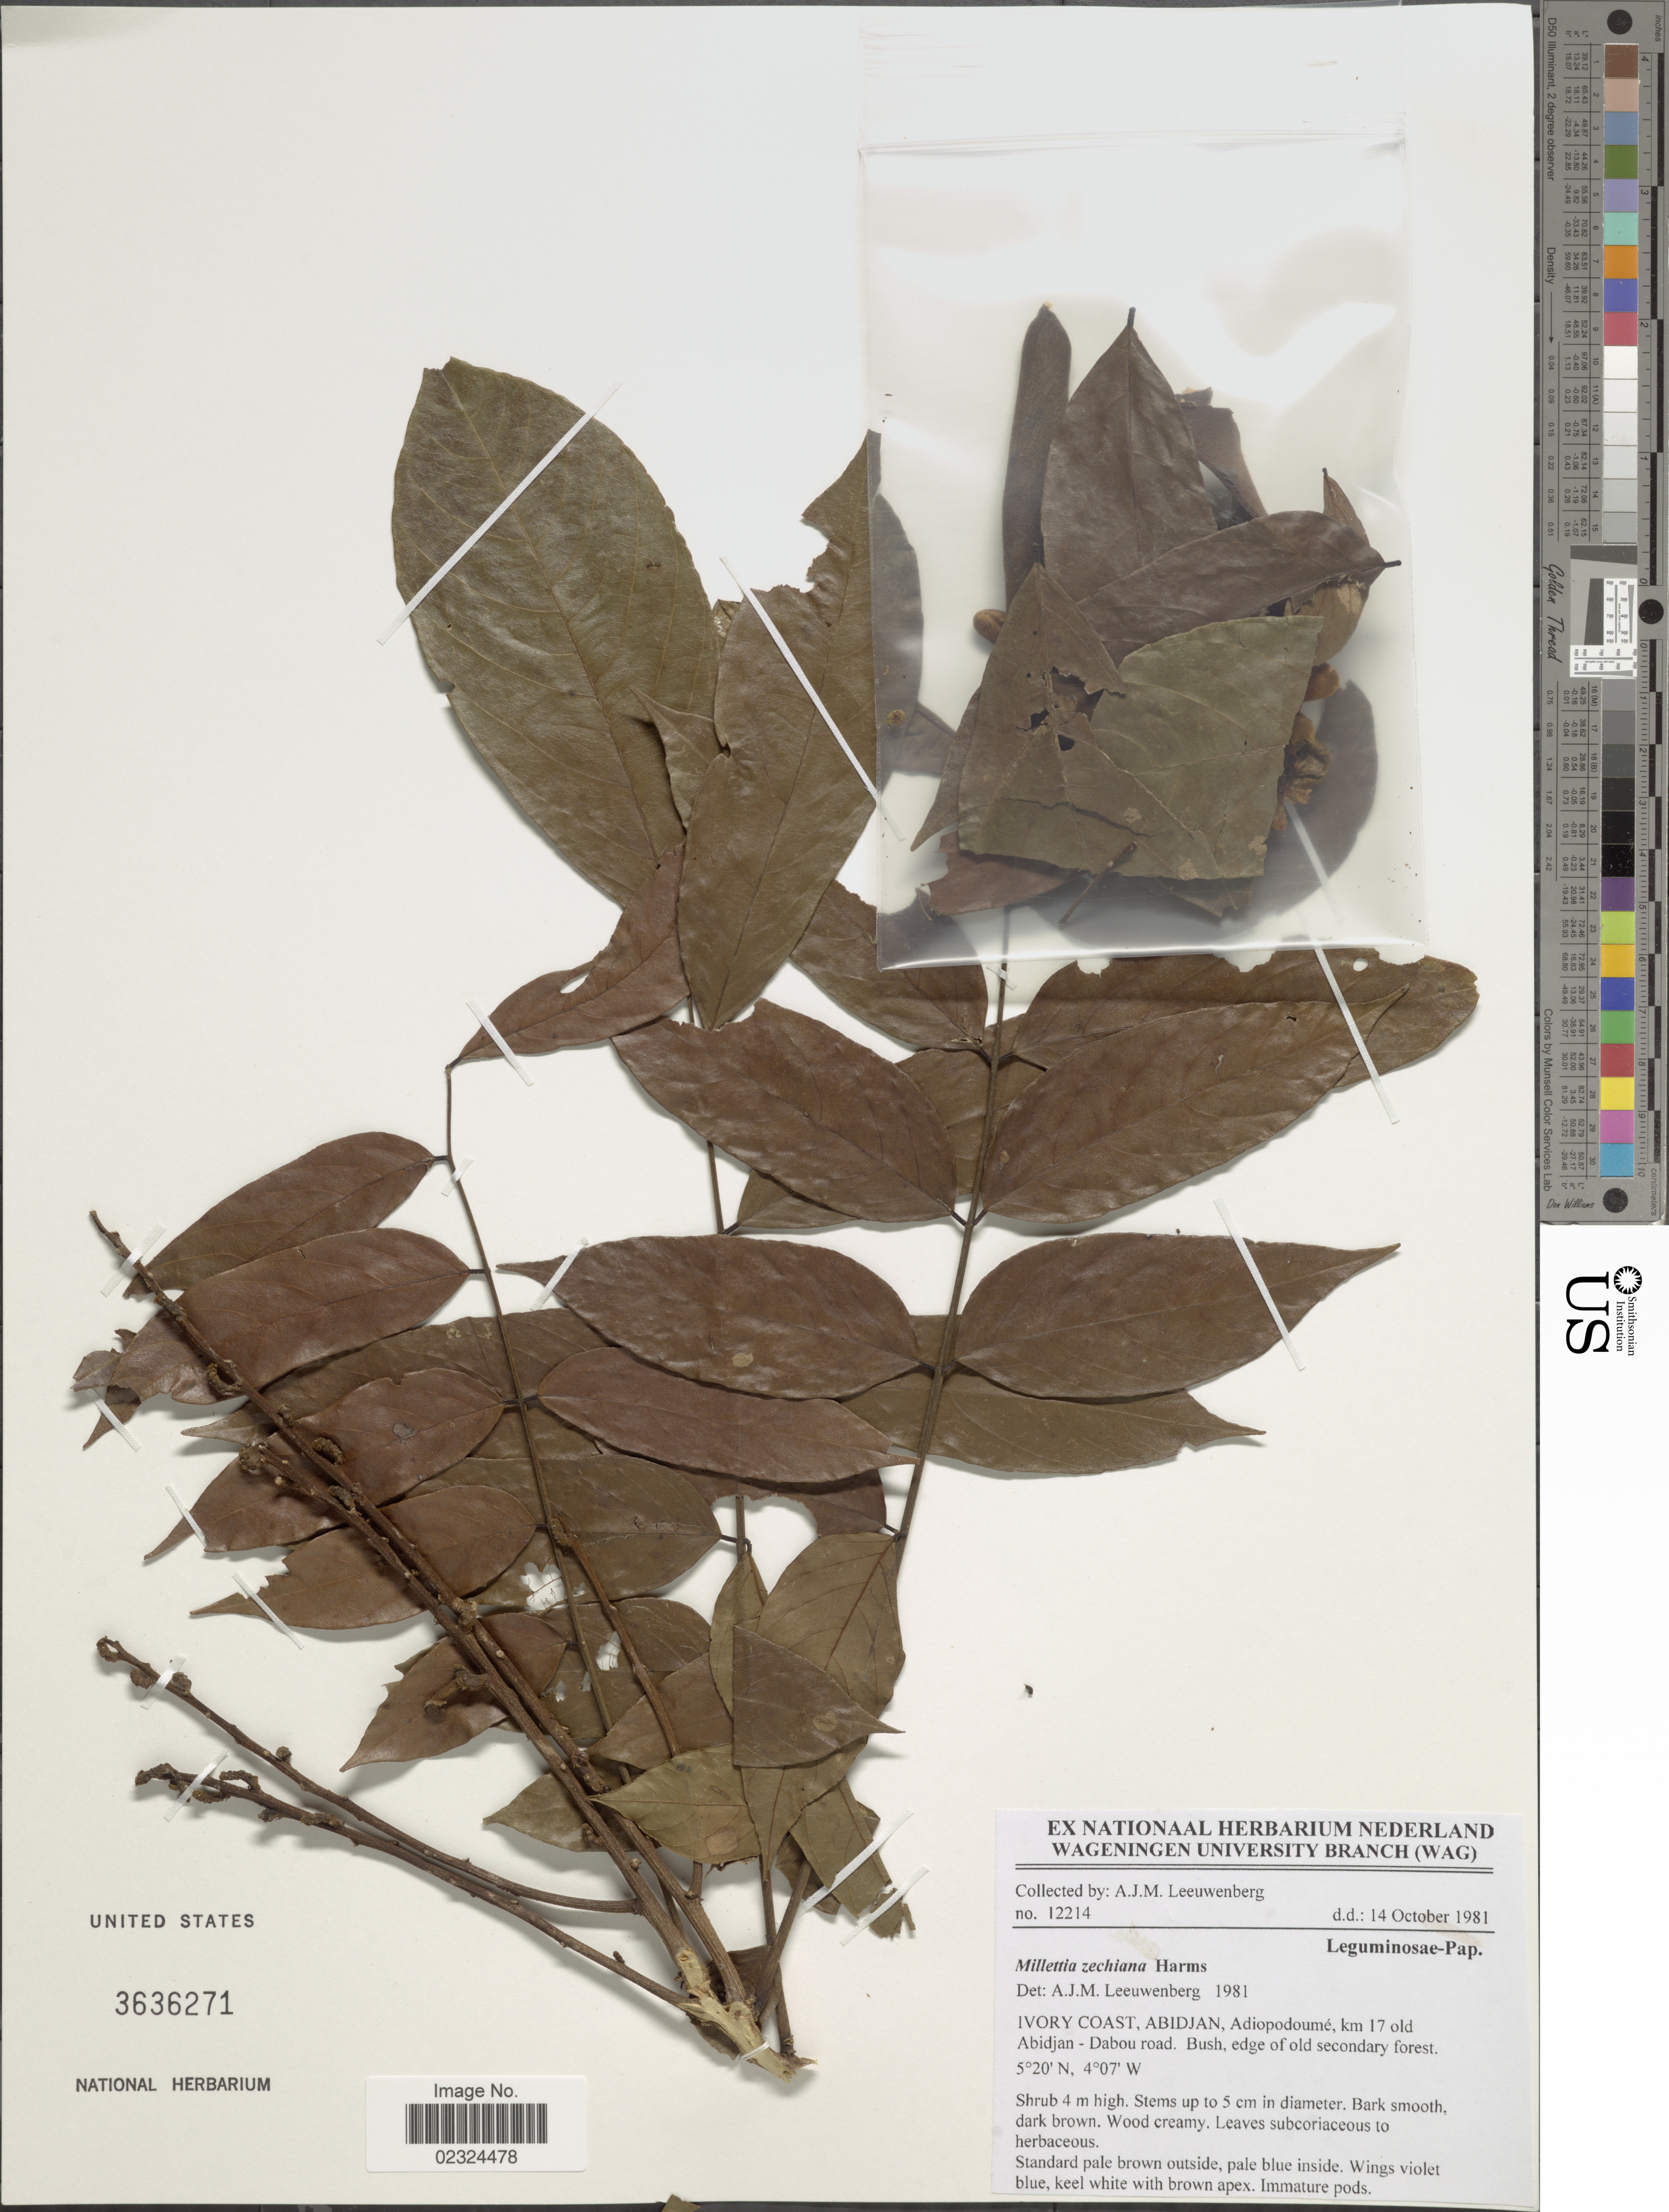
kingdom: Plantae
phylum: Tracheophyta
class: Magnoliopsida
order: Fabales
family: Fabaceae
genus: Millettia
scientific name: Millettia zechiana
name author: Harms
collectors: A. J. M. Leeuwenberg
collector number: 12214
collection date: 1981-10-14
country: Ivory Coast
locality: Abidjan, Adiopodoume, km 17 old Abidjan - Dabou road.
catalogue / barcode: US 3636271